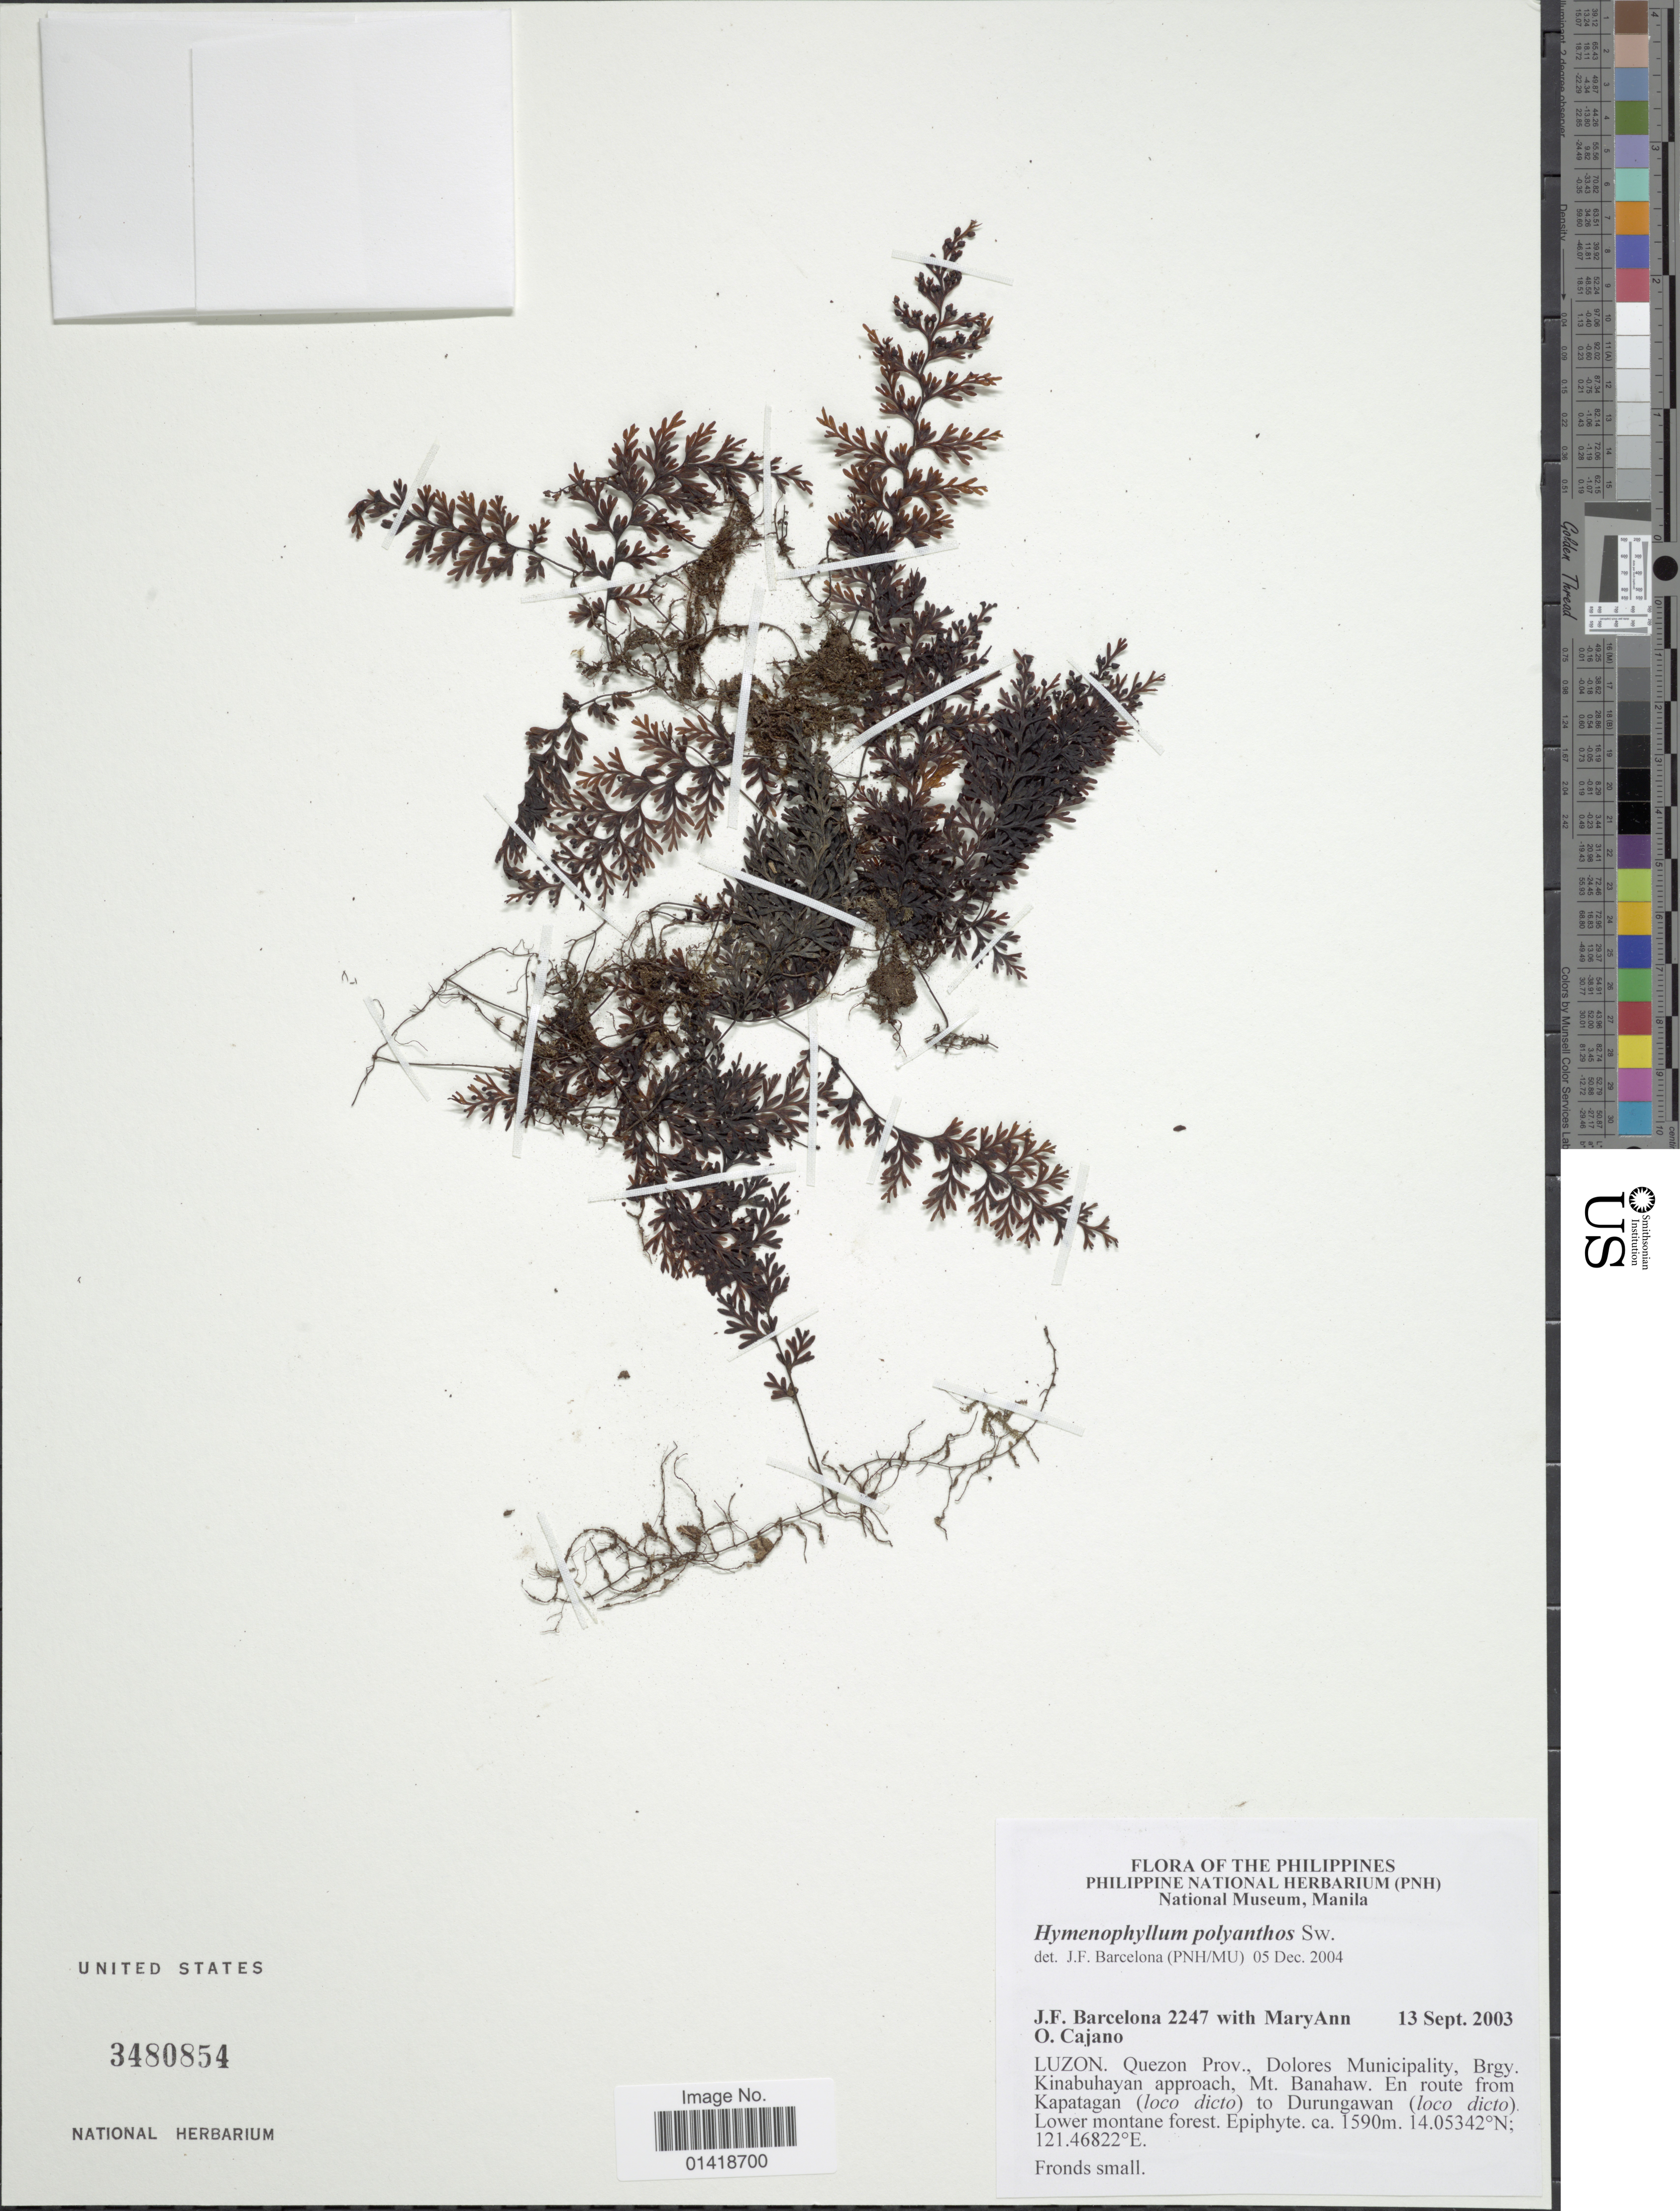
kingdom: Plantae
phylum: Tracheophyta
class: Polypodiopsida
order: Hymenophyllales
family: Hymenophyllaceae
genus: Hymenophyllum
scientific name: Hymenophyllum polyanthos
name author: (Sw.) Sw.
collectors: J. F. Barcelona & M. Cajano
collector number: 2247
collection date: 2003-09-13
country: Philippines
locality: The Philippines. Luzon. Quezon Prov., Dolores Municpality, Brgy. Kinabuhayan approach, Mt. Banahaw. En route from Kapatagan (loco dicto) to Durungawan (loco dicto). Lower montane forest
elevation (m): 1590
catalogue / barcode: US 3480854